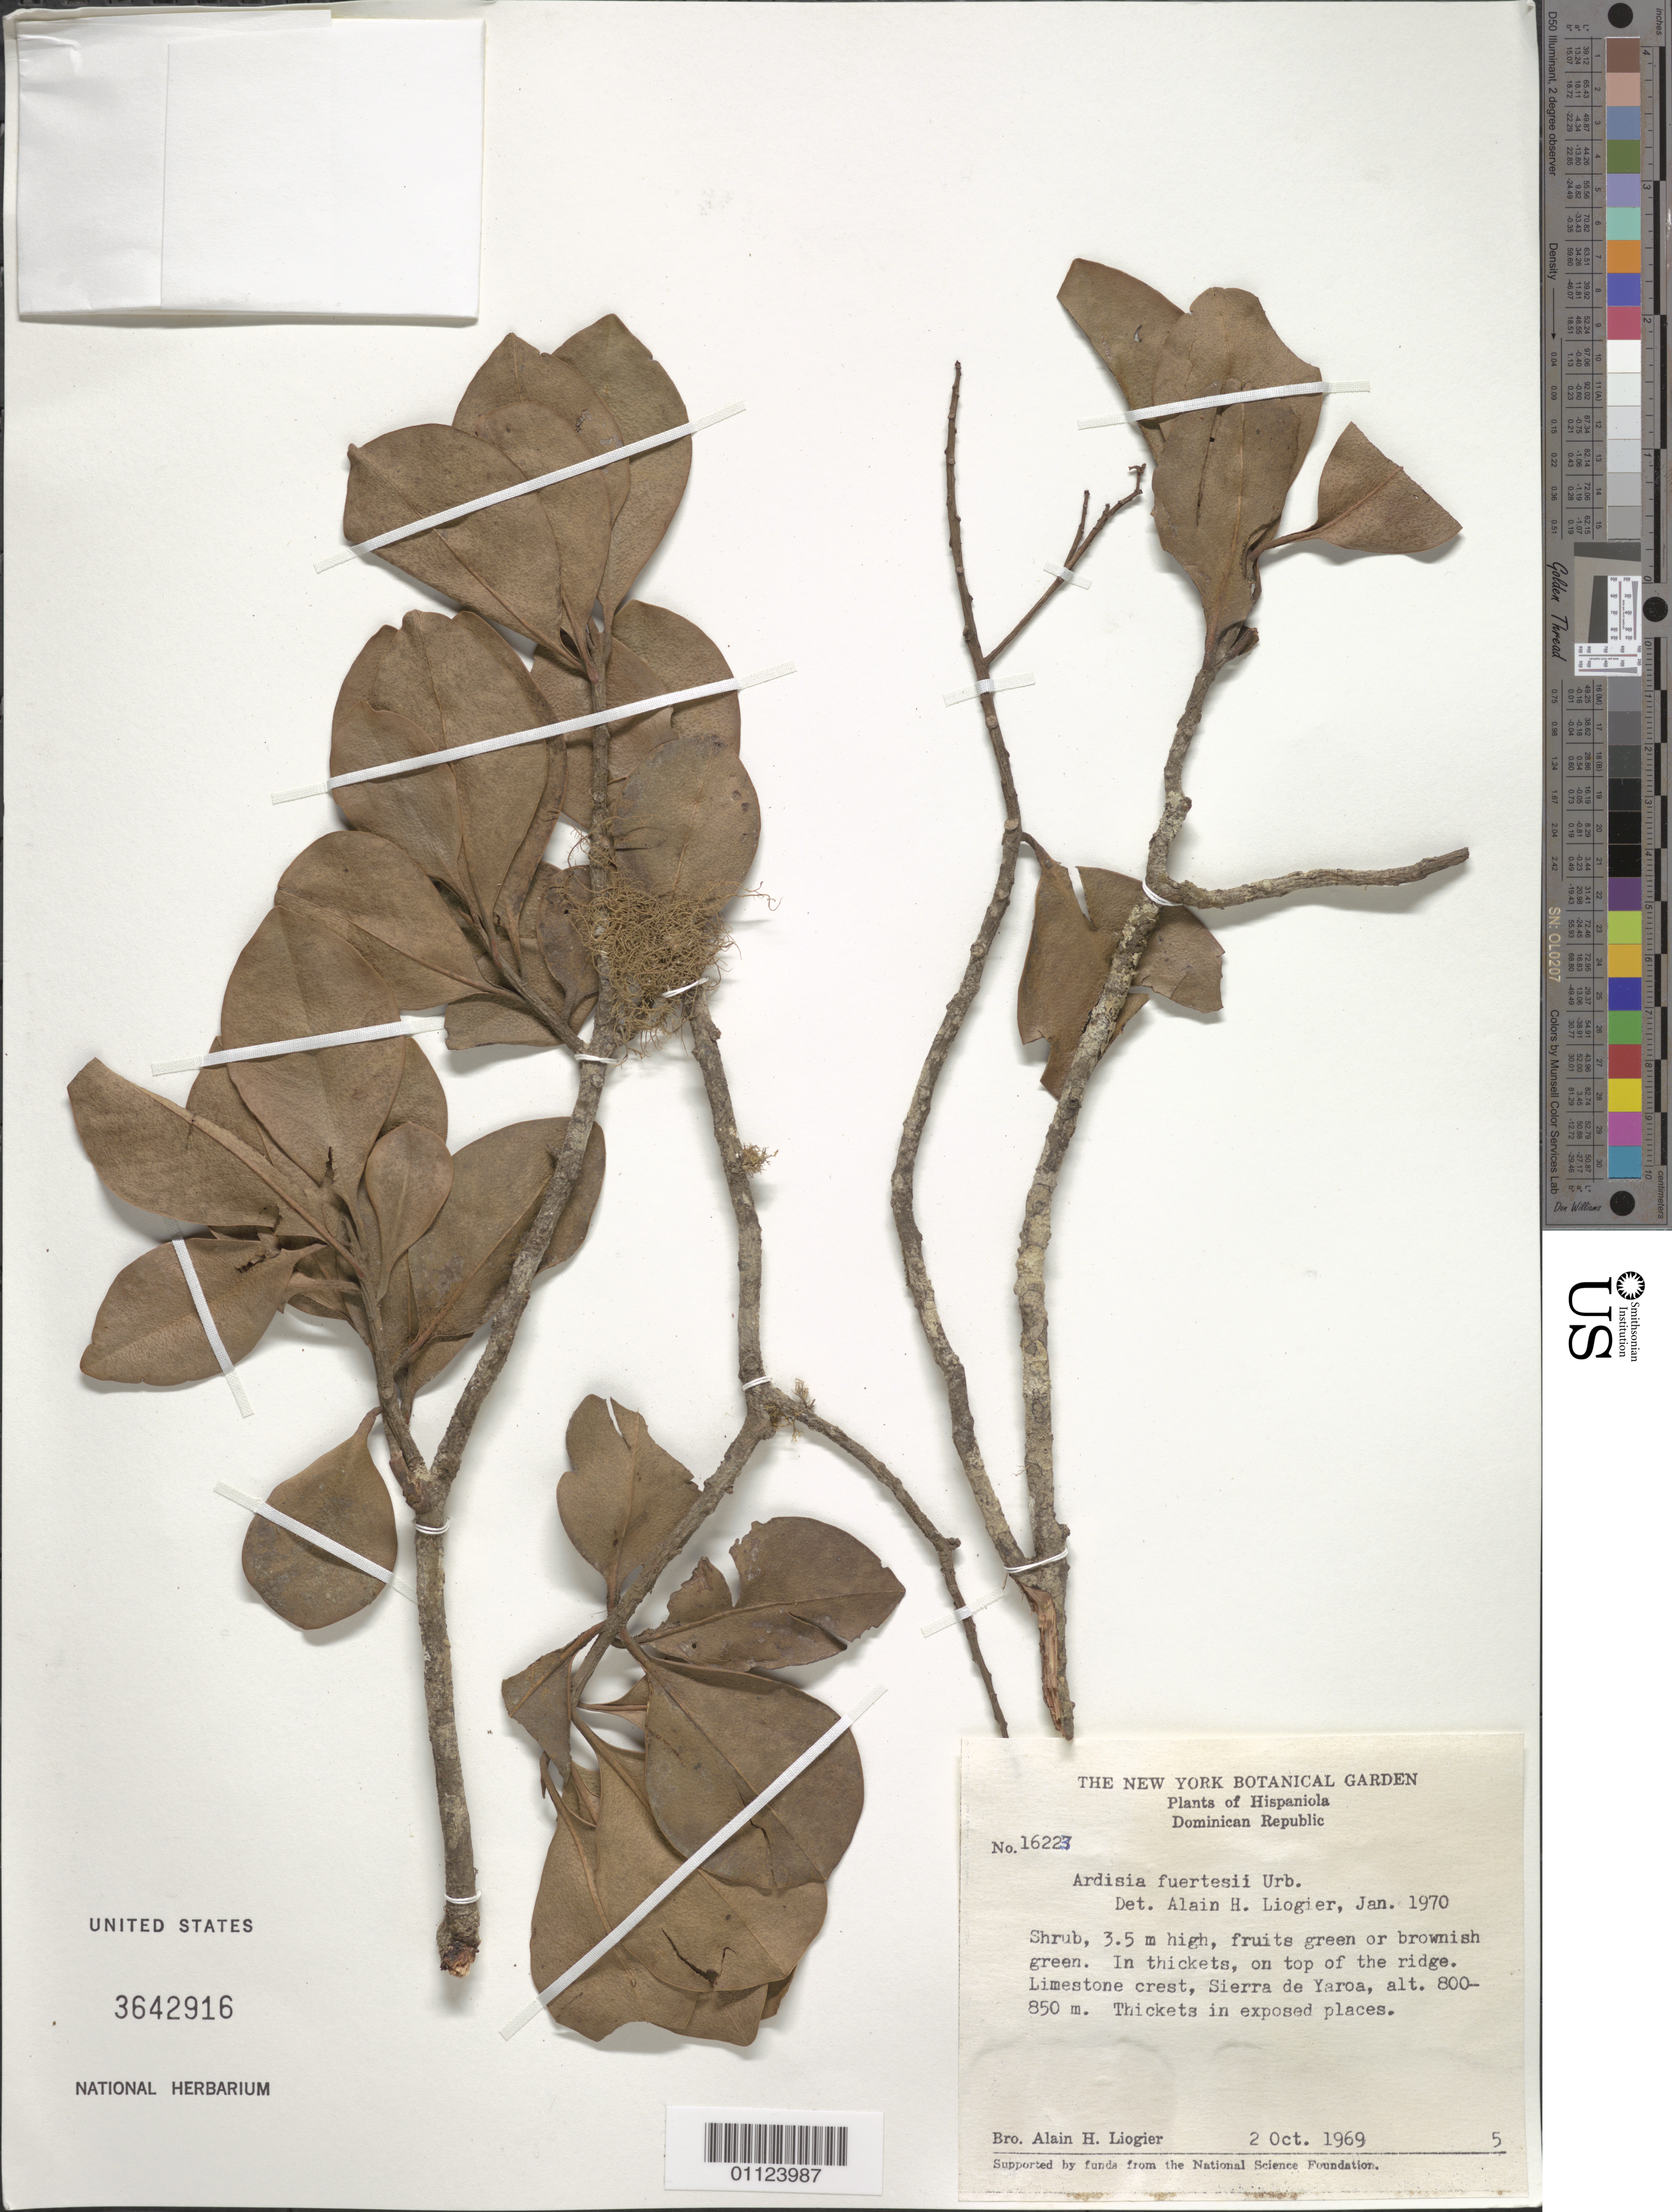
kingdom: Plantae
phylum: Tracheophyta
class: Magnoliopsida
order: Ericales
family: Primulaceae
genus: Ardisia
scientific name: Ardisia fuertesii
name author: Urb.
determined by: Liogier, Alain H.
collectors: A. H. Liogier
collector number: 16223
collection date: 1969-10-02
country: Dominican Republic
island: Hispaniola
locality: Sierra de Yaroa.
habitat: Limestone crest. Thickets in exposed places, on top of ridge.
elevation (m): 800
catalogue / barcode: US 3642916